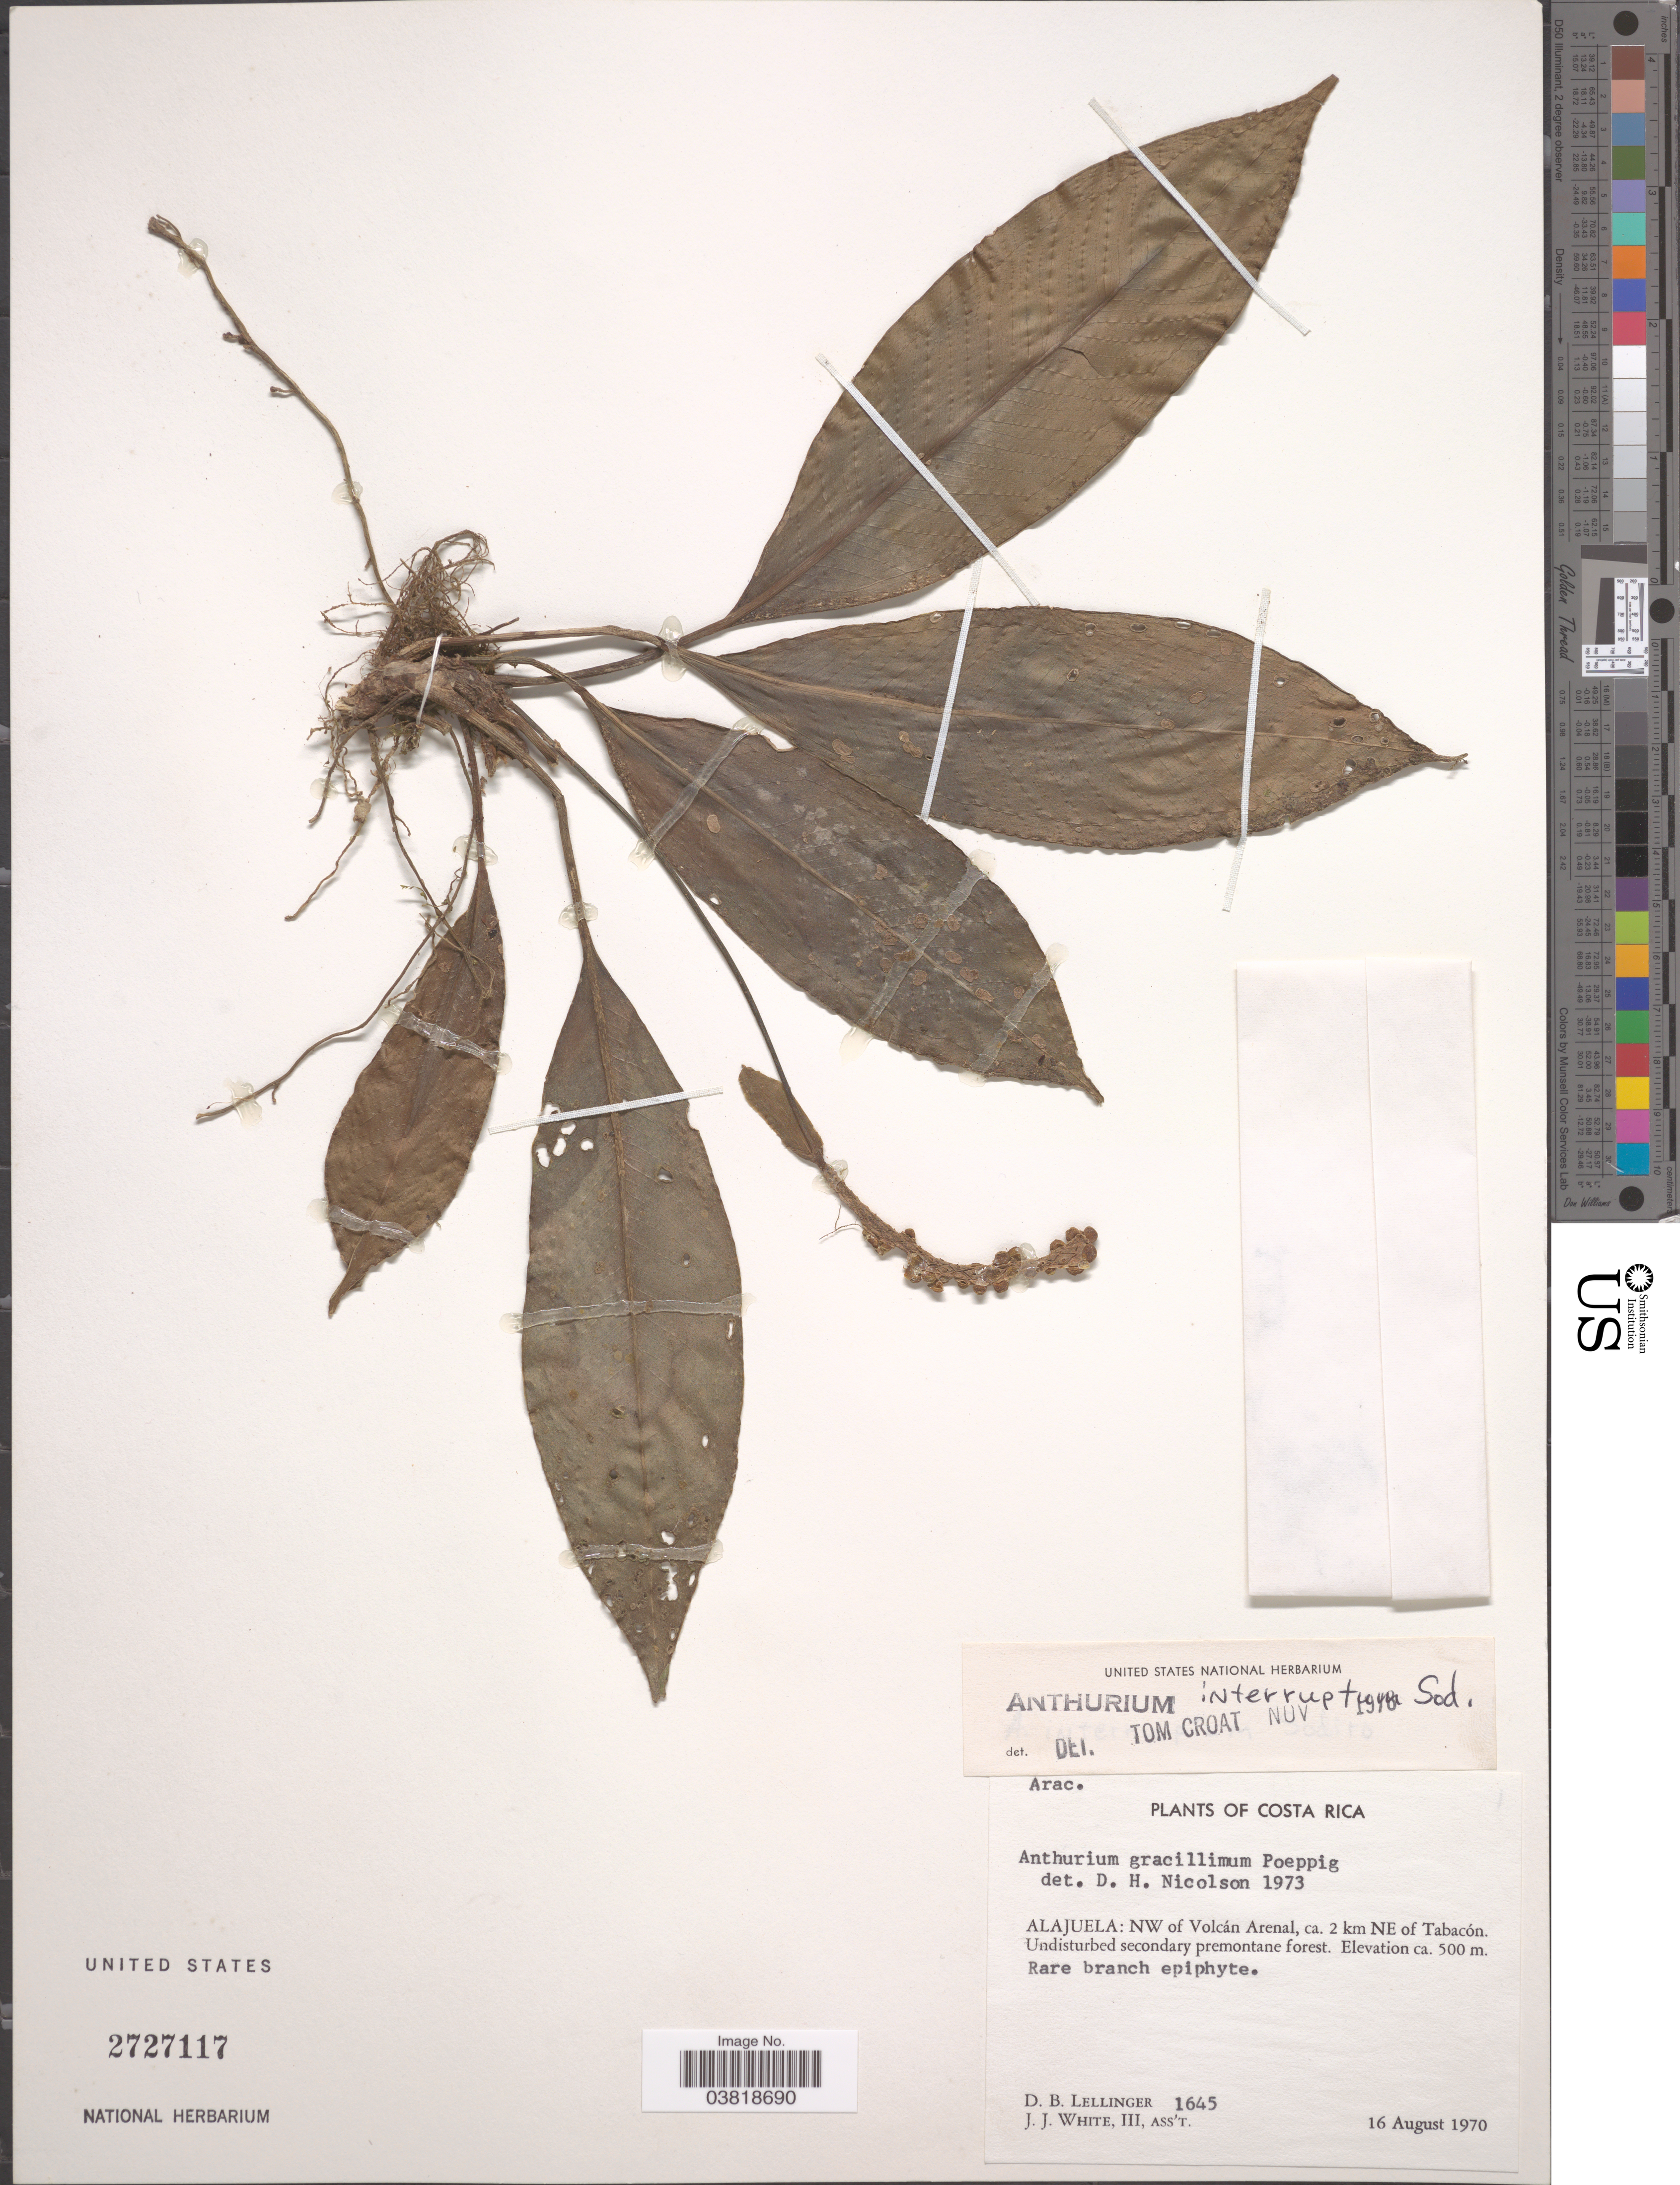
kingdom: Plantae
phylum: Tracheophyta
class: Liliopsida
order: Alismatales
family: Araceae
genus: Anthurium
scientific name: Anthurium interruptum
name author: Sodiro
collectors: D. B. Lellinger & J. J. White III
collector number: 1645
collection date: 1970-08-16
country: Costa Rica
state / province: Alajuela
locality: NW of Volcán Arenal, ca. 2 km NE of Tabacón. Undisturbed secondary premontane forest.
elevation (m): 500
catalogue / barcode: US 2727117